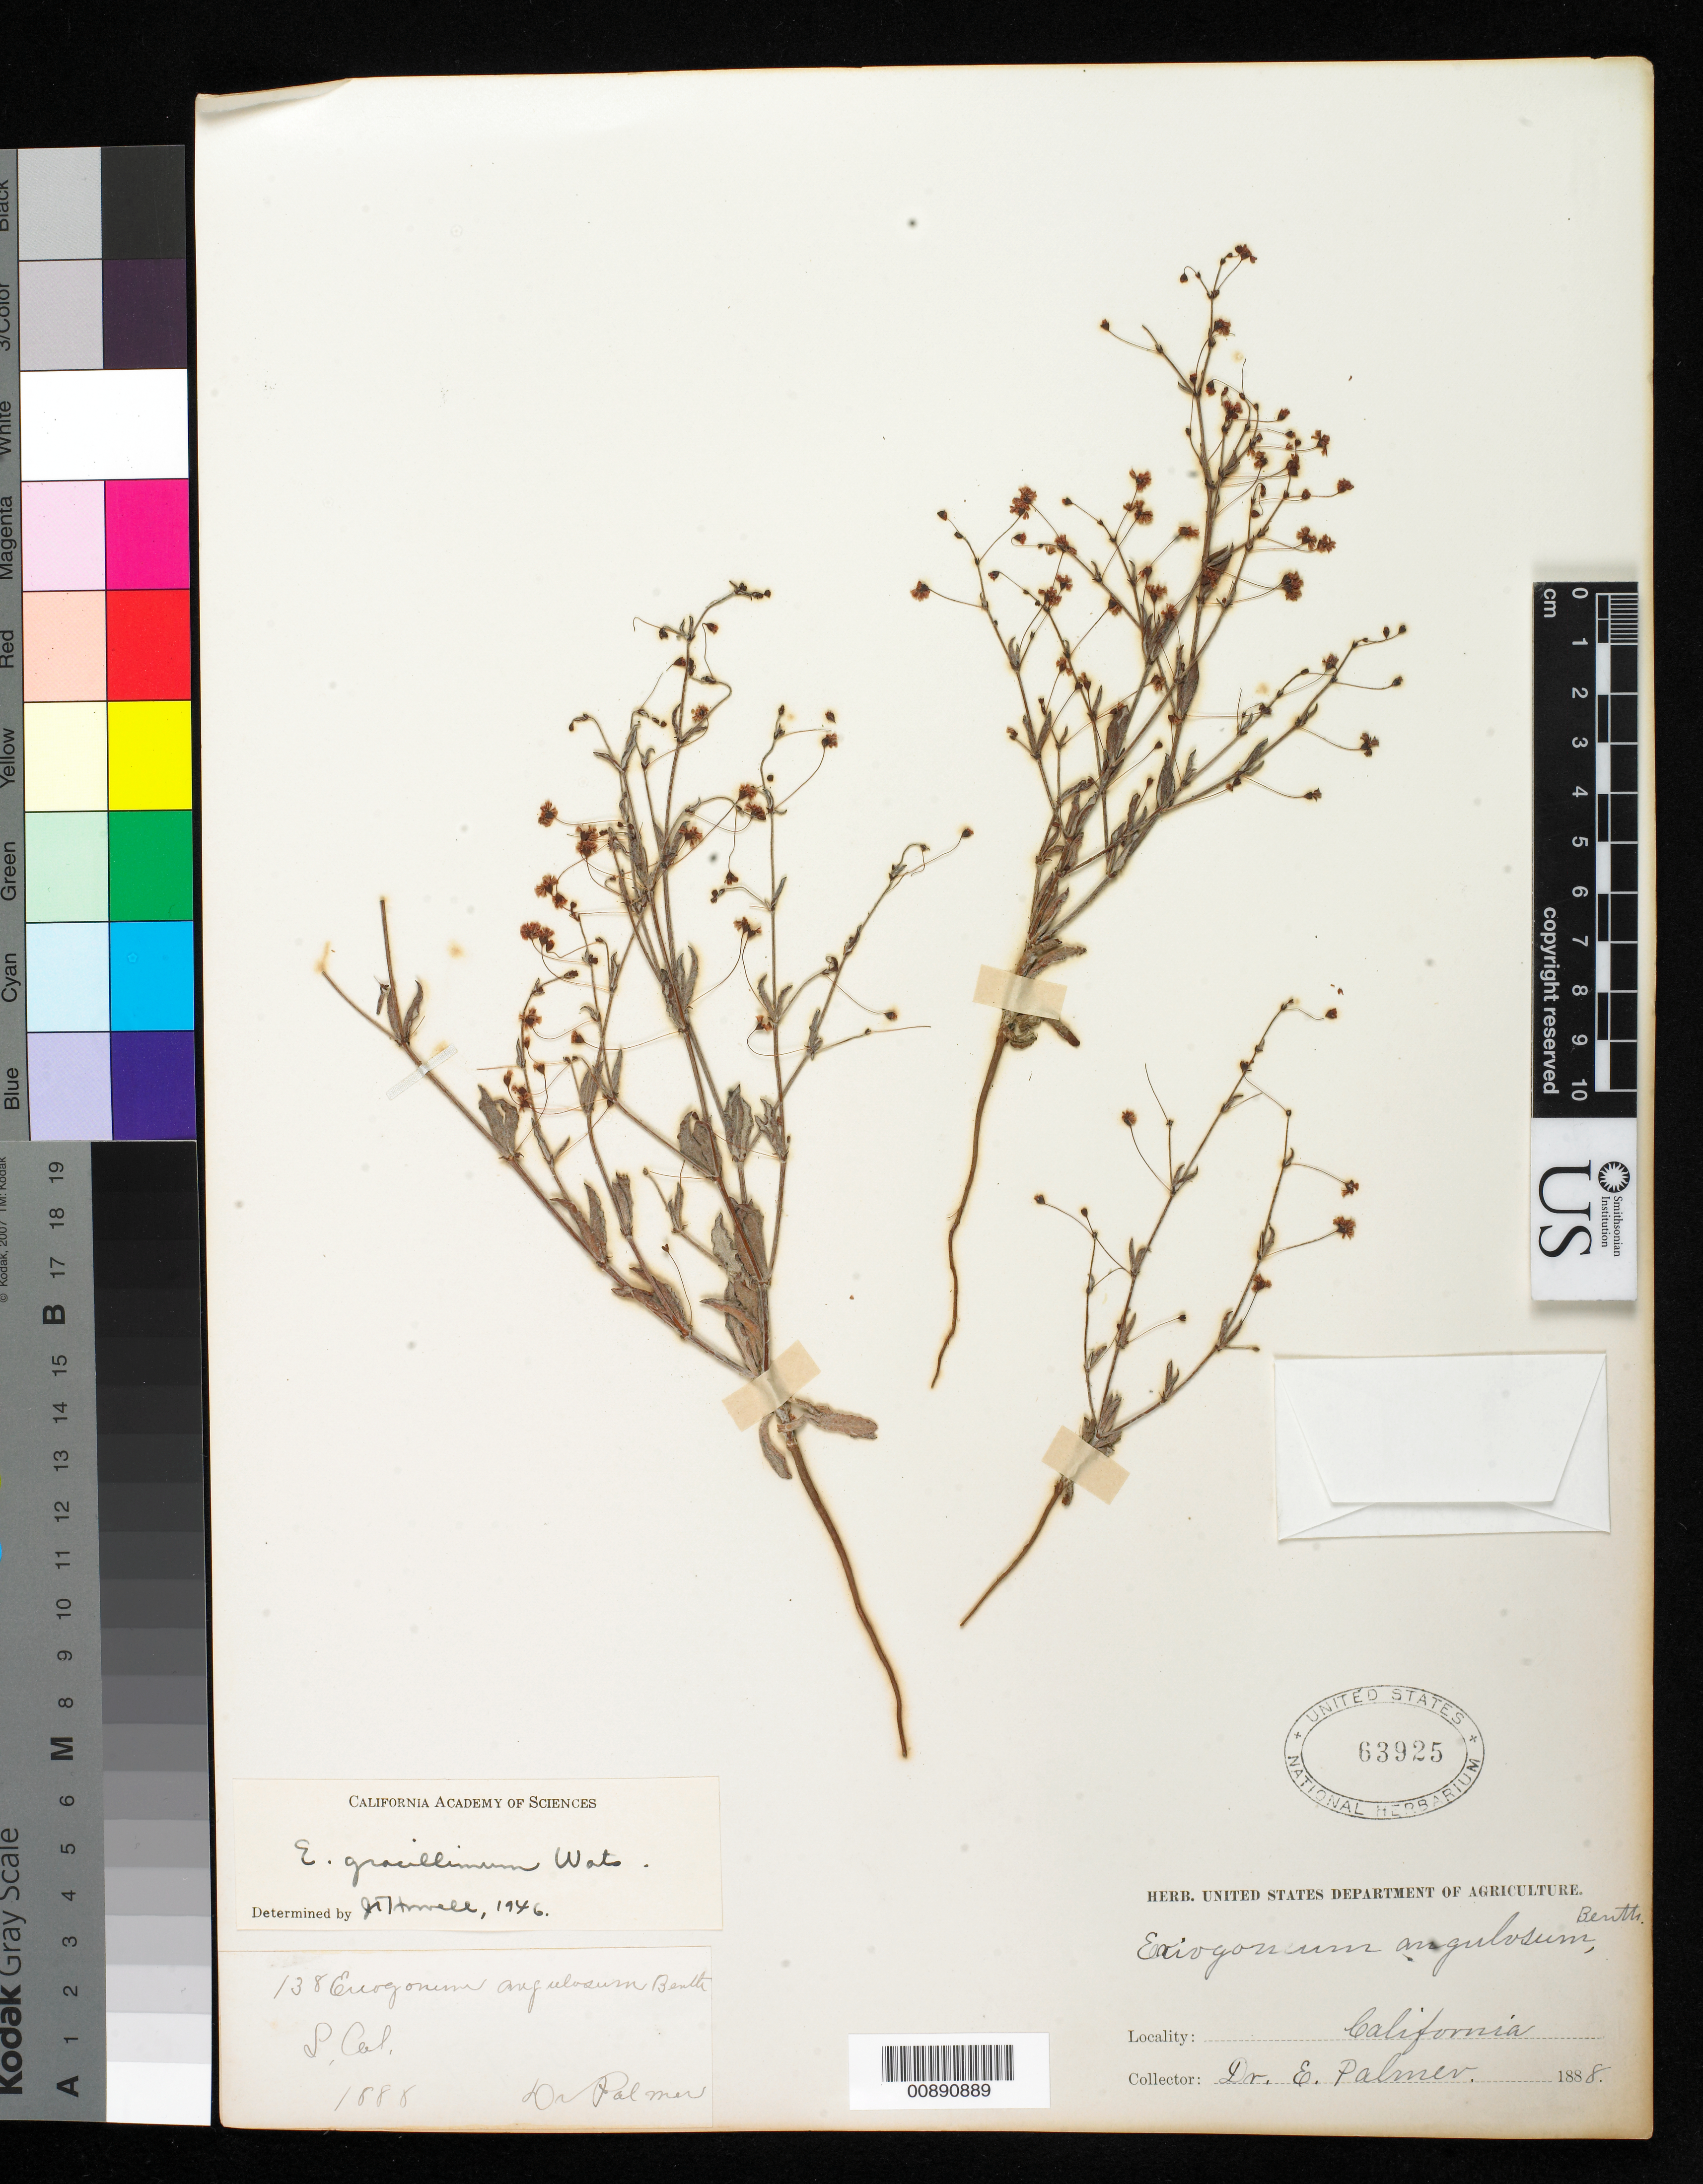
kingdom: Plantae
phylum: Tracheophyta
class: Magnoliopsida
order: Caryophyllales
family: Polygonaceae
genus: Eriogonum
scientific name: Eriogonum gracillimum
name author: S. Watson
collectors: E. Palmer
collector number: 138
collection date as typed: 1888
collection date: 1888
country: United States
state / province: California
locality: S California.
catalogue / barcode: US 63925